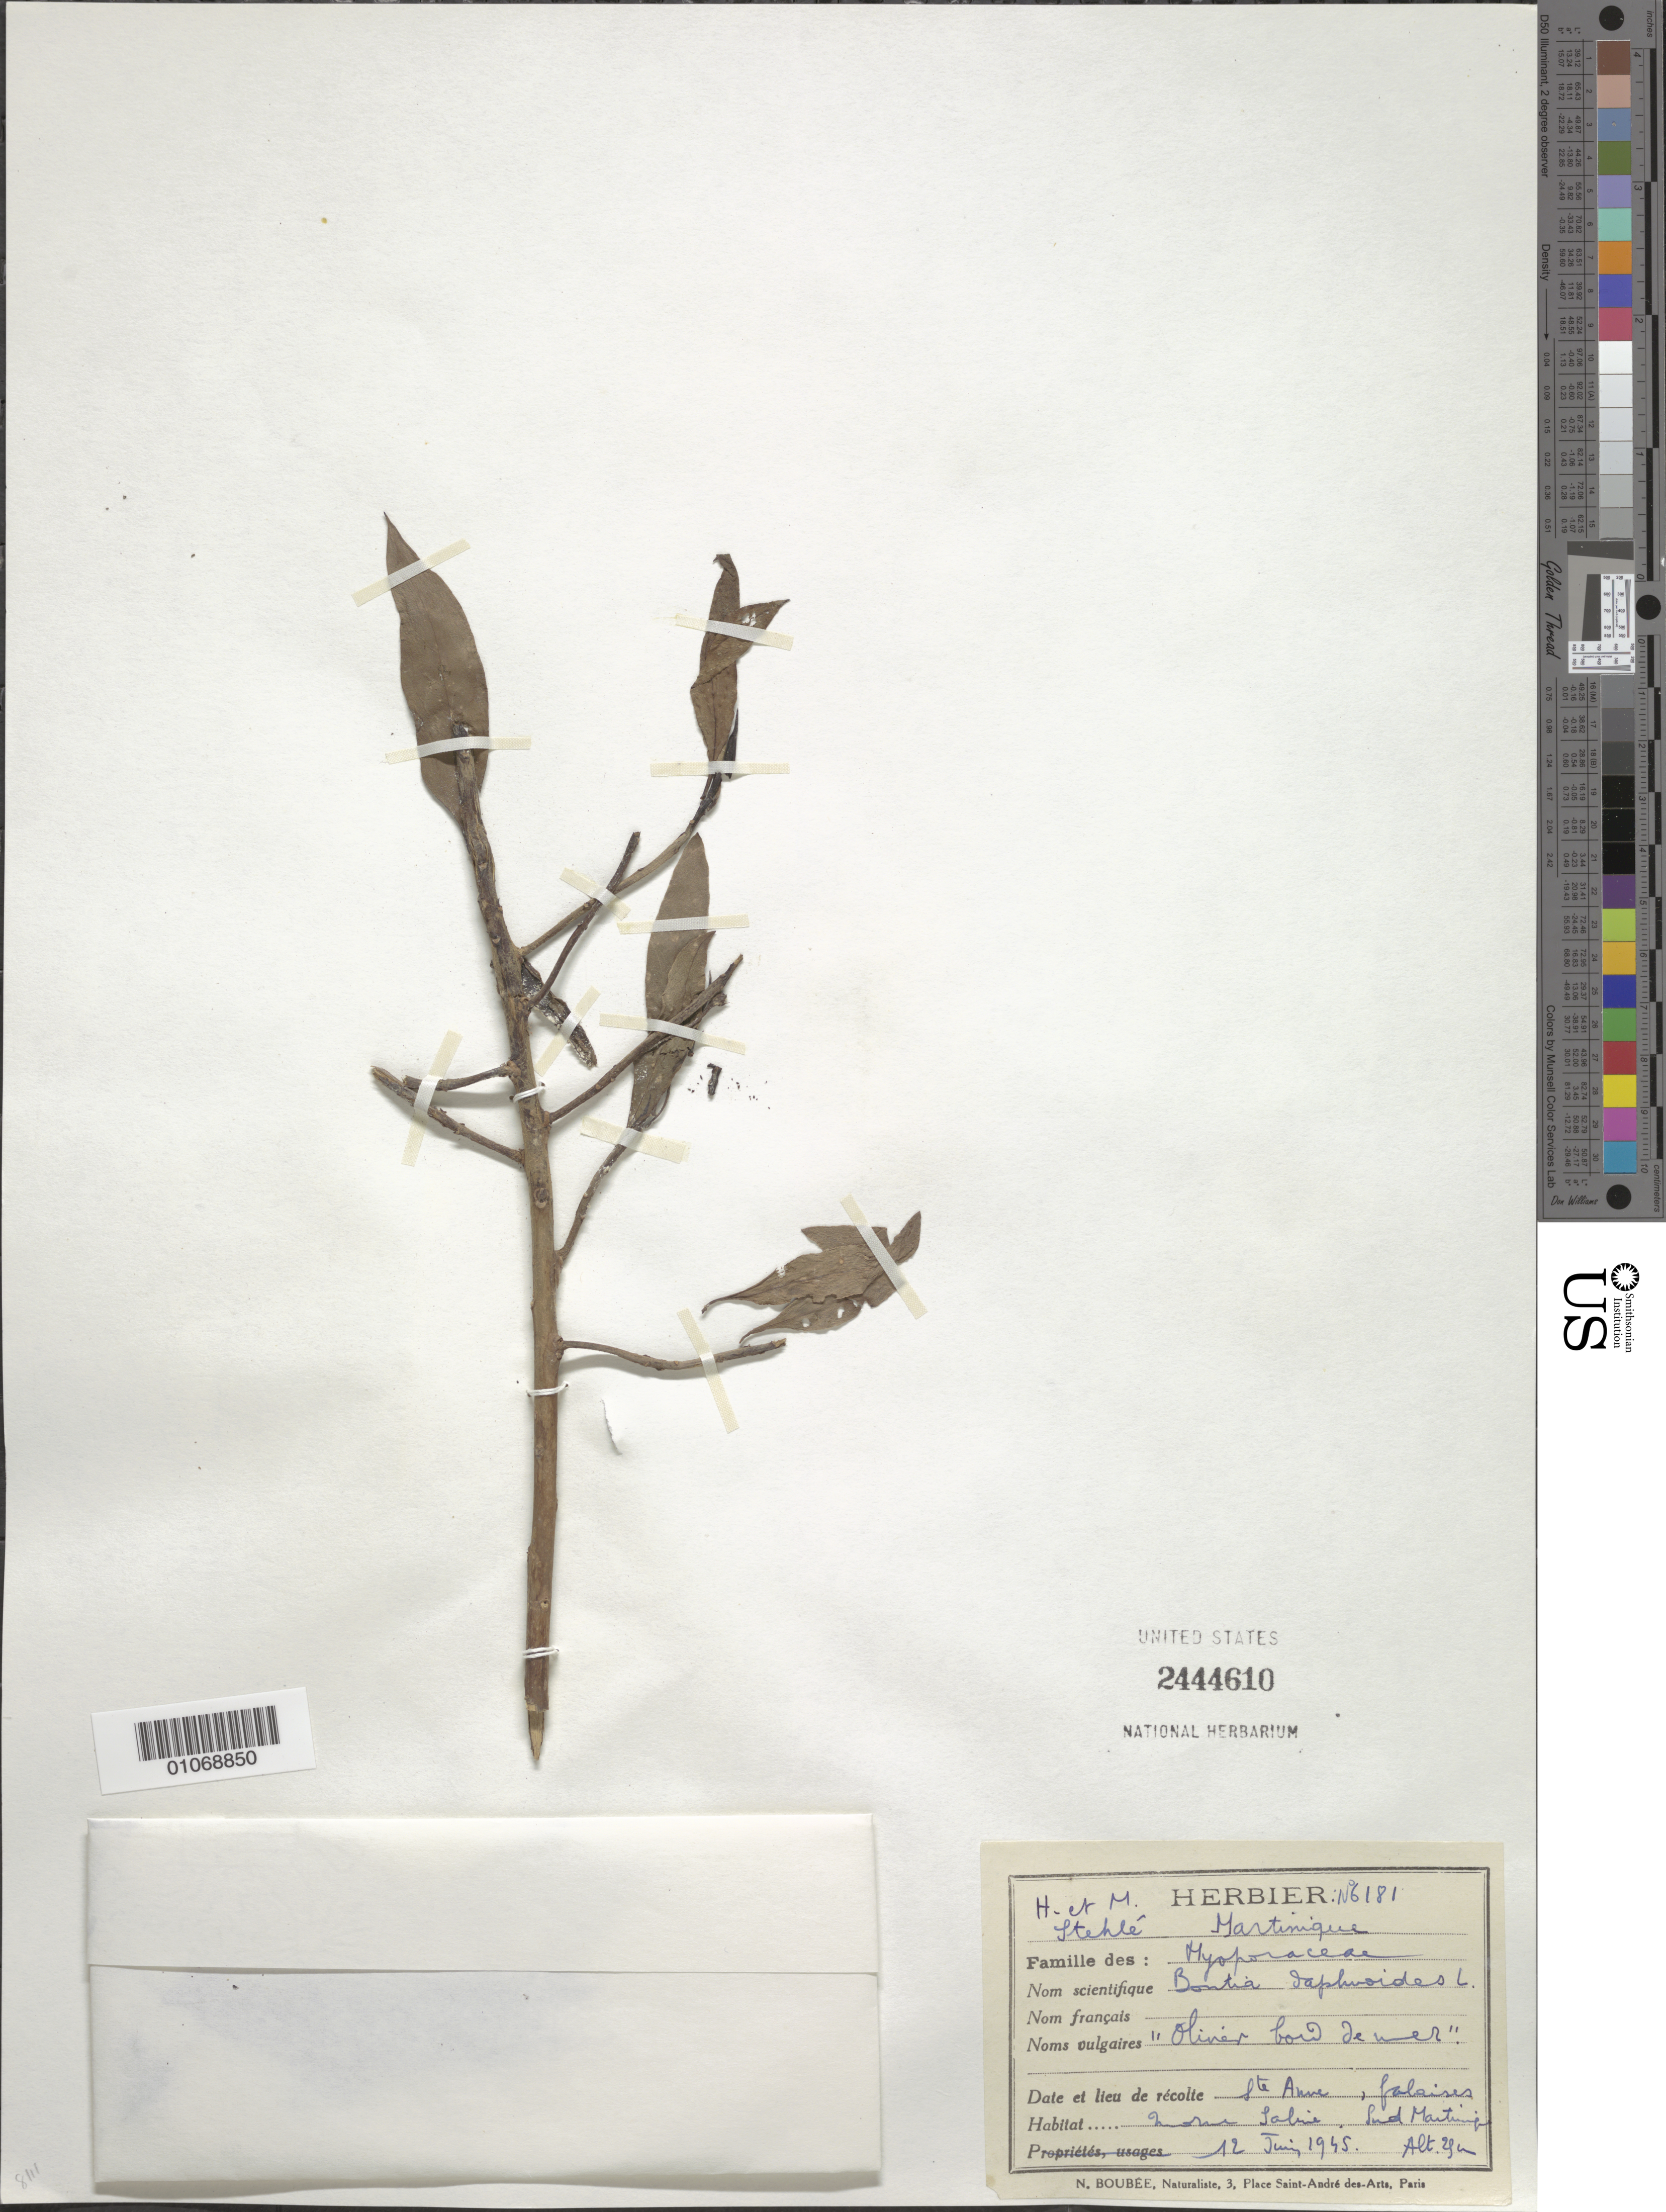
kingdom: Plantae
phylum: Tracheophyta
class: Magnoliopsida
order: Lamiales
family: Scrophulariaceae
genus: Bontia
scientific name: Bontia daphnoides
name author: L.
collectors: H. Stehlé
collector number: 6181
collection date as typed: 12 Jun 1945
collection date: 1945-06-12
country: Martinique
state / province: Le Marin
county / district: Sainte-Anne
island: Martinique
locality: Falaises. Morne Labine.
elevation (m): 25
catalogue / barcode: US 2444610